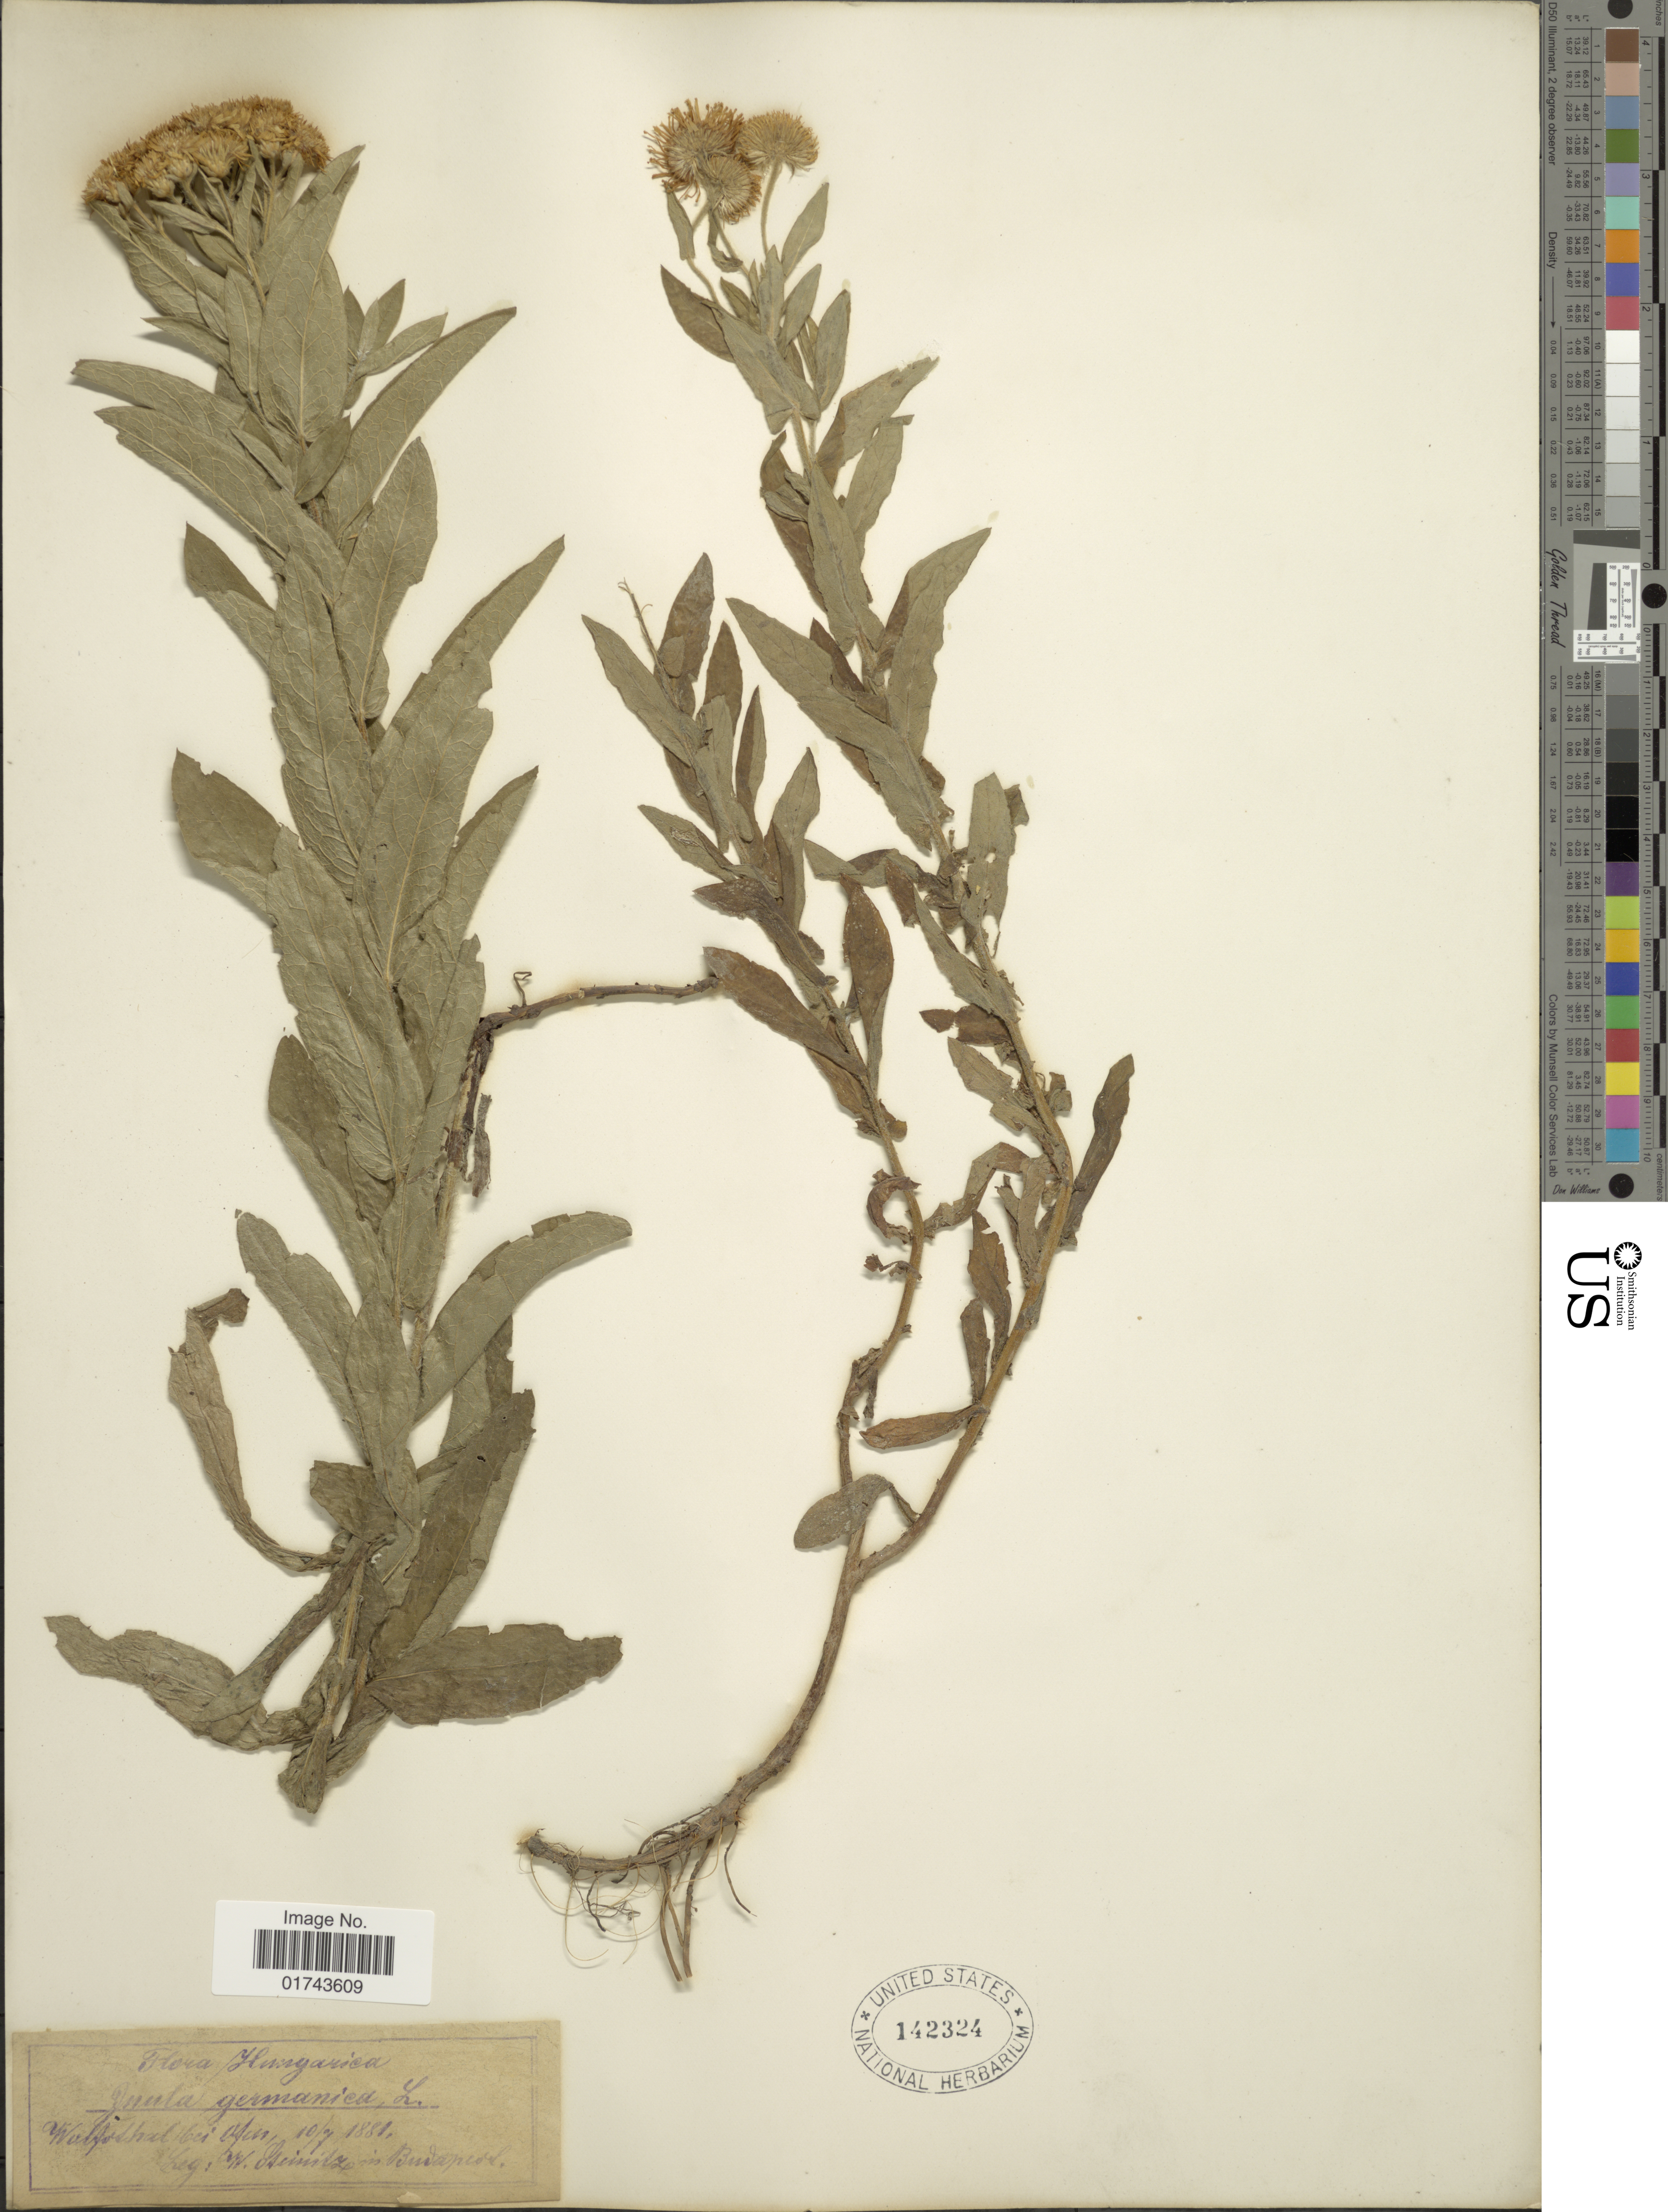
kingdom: Plantae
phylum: Tracheophyta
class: Magnoliopsida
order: Asterales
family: Asteraceae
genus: Inula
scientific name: Inula germanica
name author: L.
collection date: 1881-07-10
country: Hungary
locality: Walfordhal bei afen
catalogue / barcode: US 142324